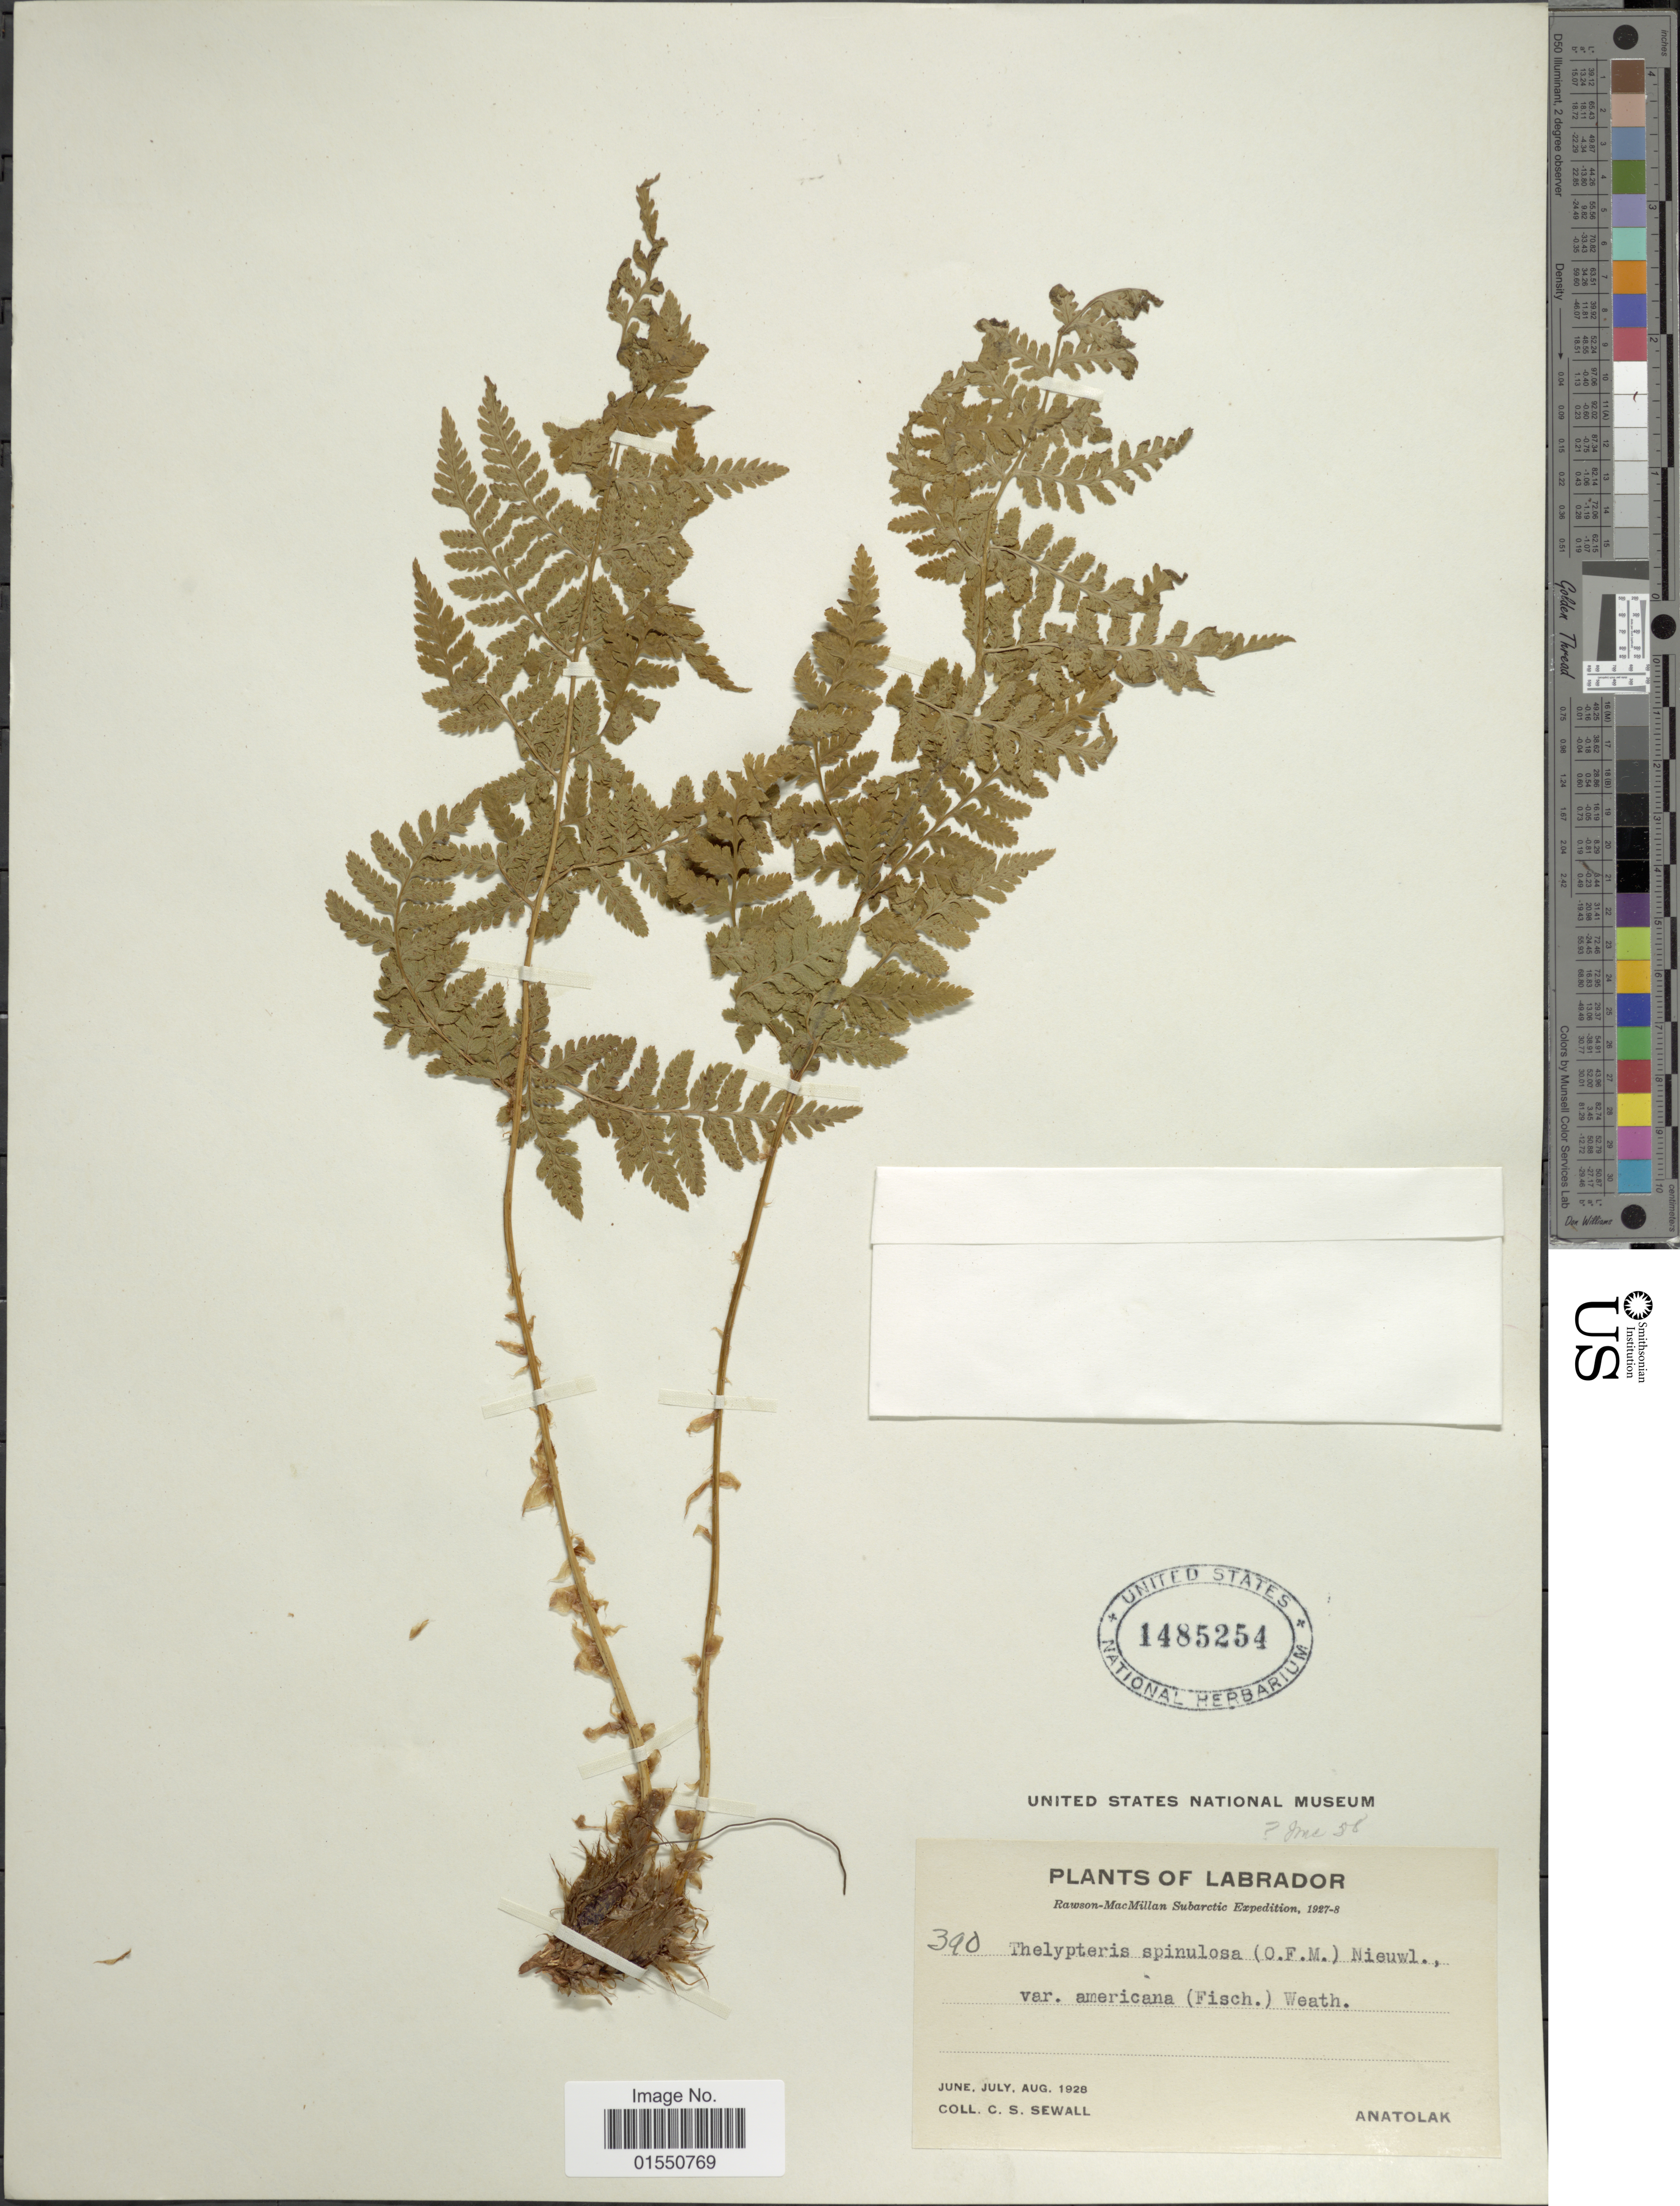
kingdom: Plantae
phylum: Tracheophyta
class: Polypodiopsida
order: Polypodiales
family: Dryopteridaceae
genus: Dryopteris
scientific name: Dryopteris expansa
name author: (C. Presl) Fraser-Jenk. & Jermy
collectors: C. Sewall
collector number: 390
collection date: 1928-06/1928-08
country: Canada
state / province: Newfoundland and Labrador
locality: Labrador, Anatolak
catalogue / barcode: US 1485254